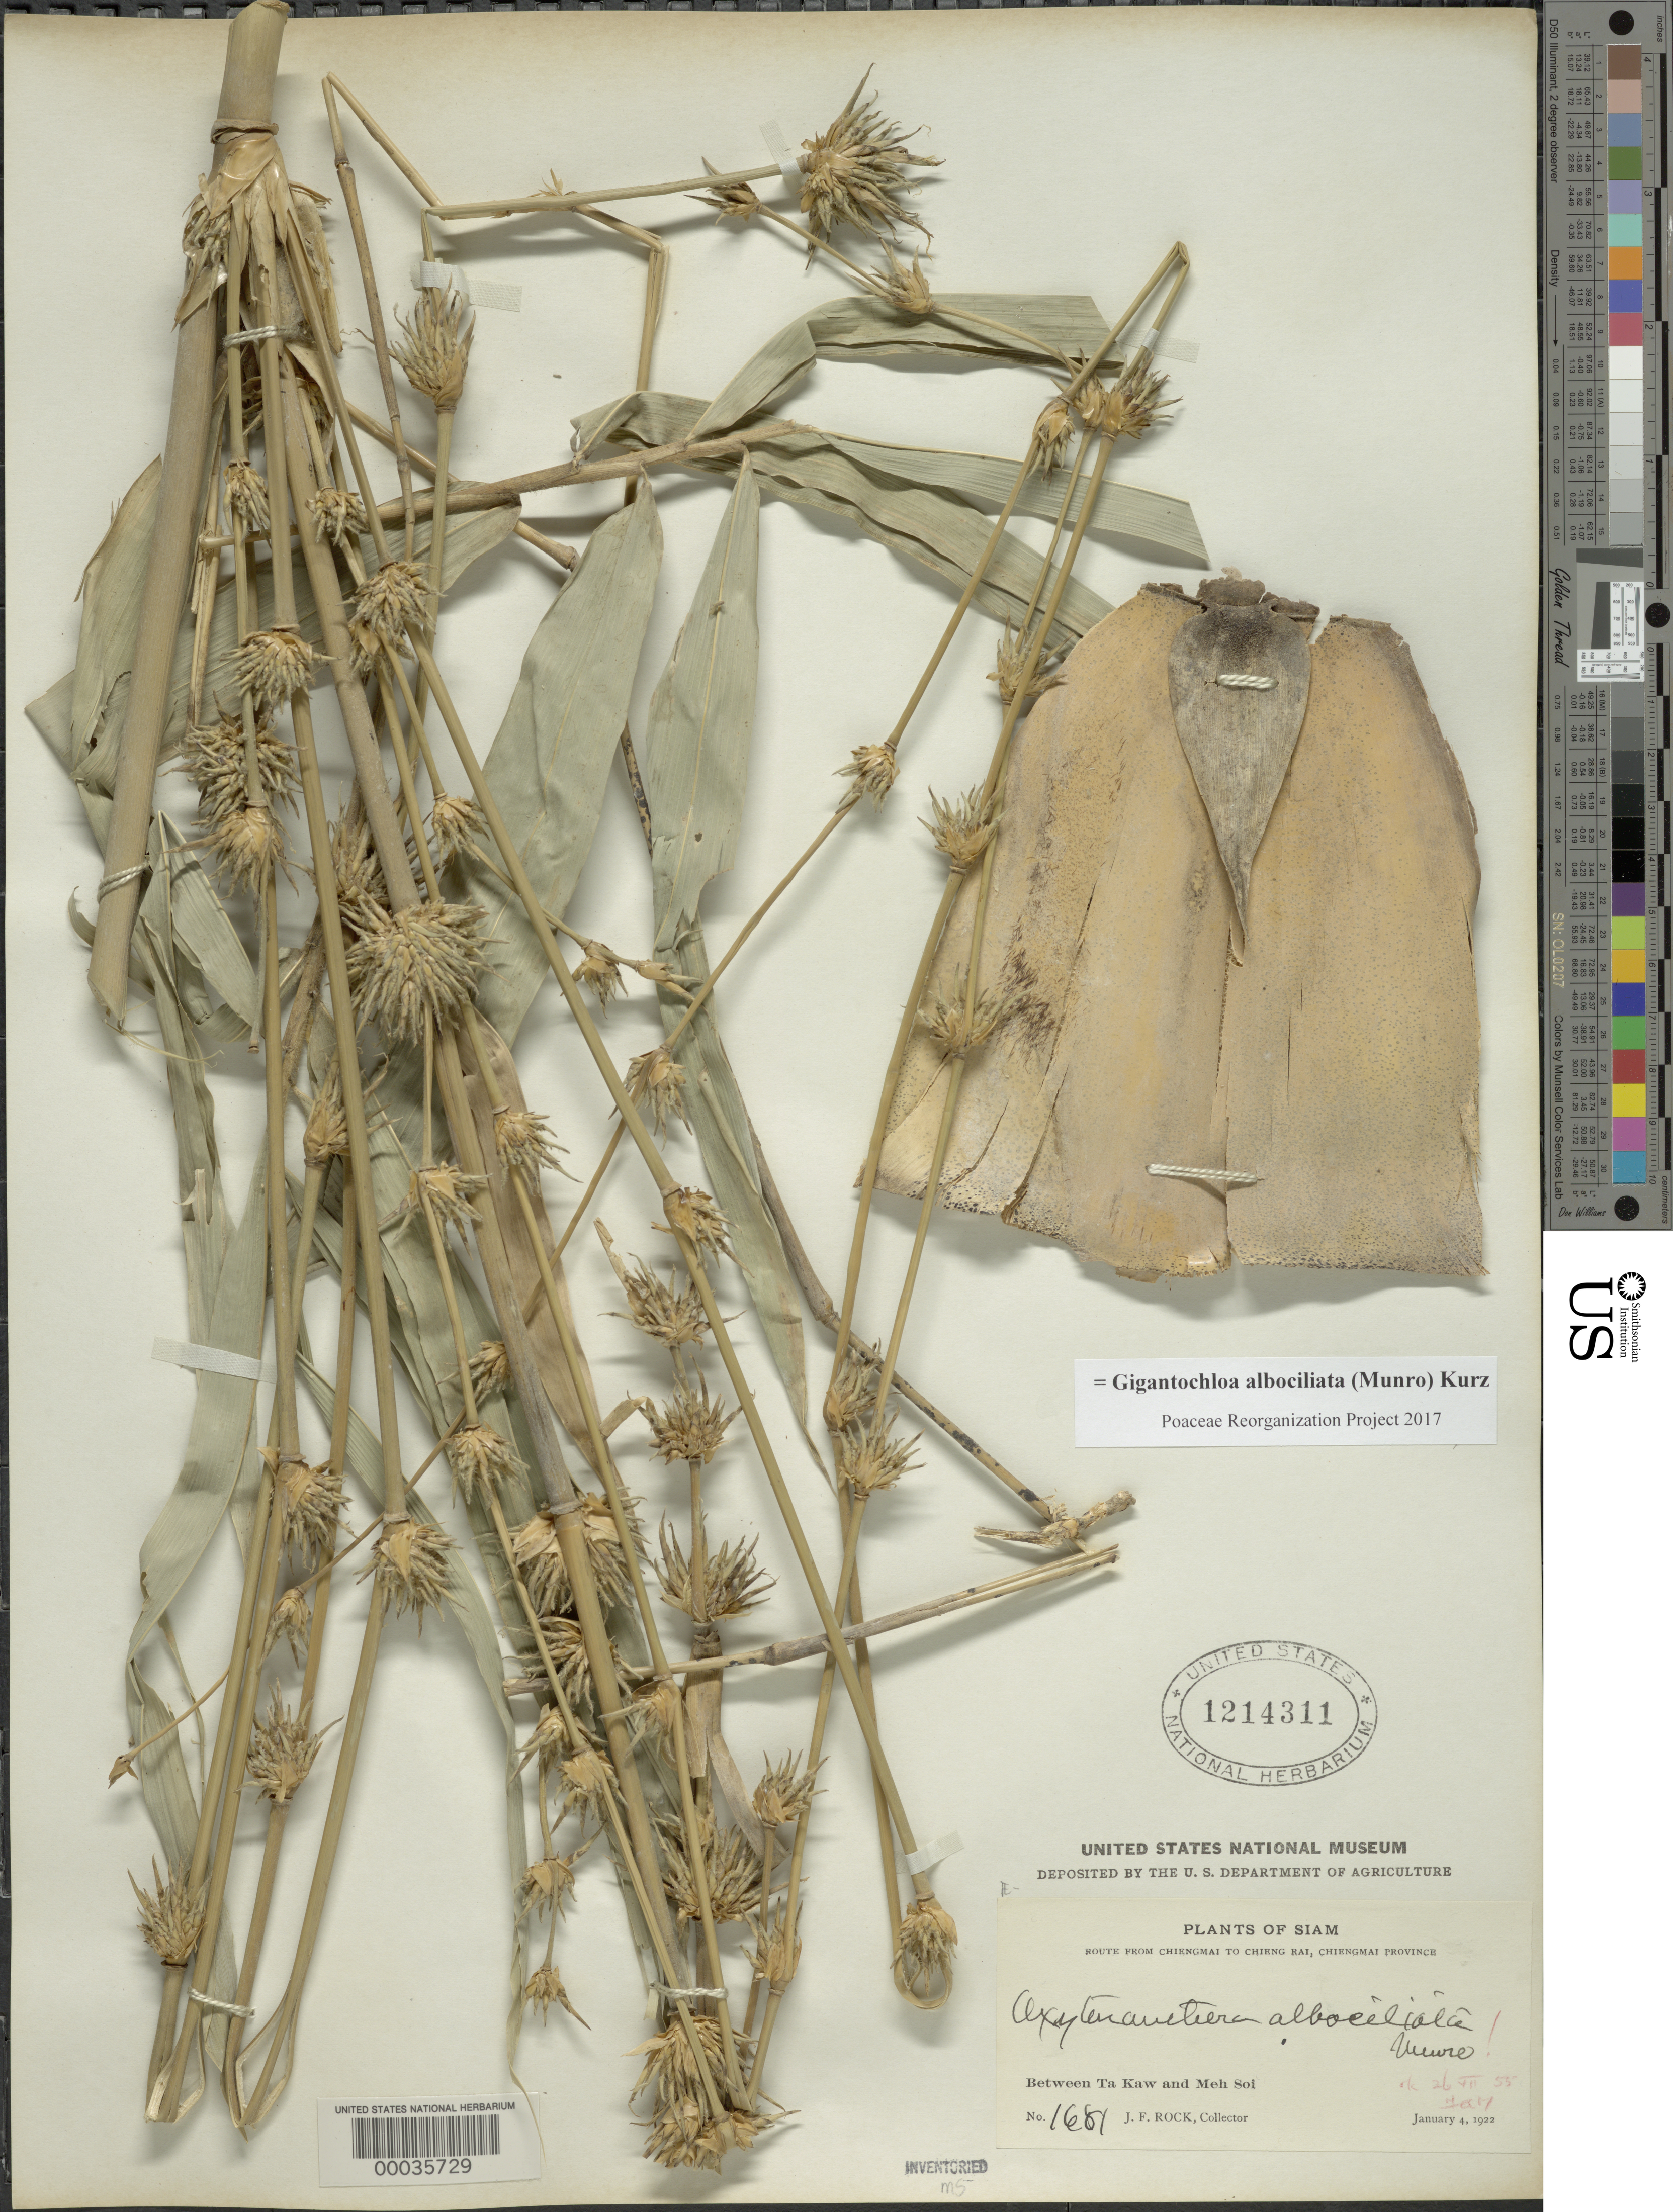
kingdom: Plantae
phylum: Tracheophyta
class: Liliopsida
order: Poales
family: Poaceae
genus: Gigantochloa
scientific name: Gigantochloa albociliata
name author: (Munro) Kurz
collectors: J. F. Rock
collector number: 1681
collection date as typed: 04 Jan 1922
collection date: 1922-01-04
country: Thailand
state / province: Chiang Mai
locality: Chiengmai, chieng, ta kaw, meh soi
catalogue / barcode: US 1214311